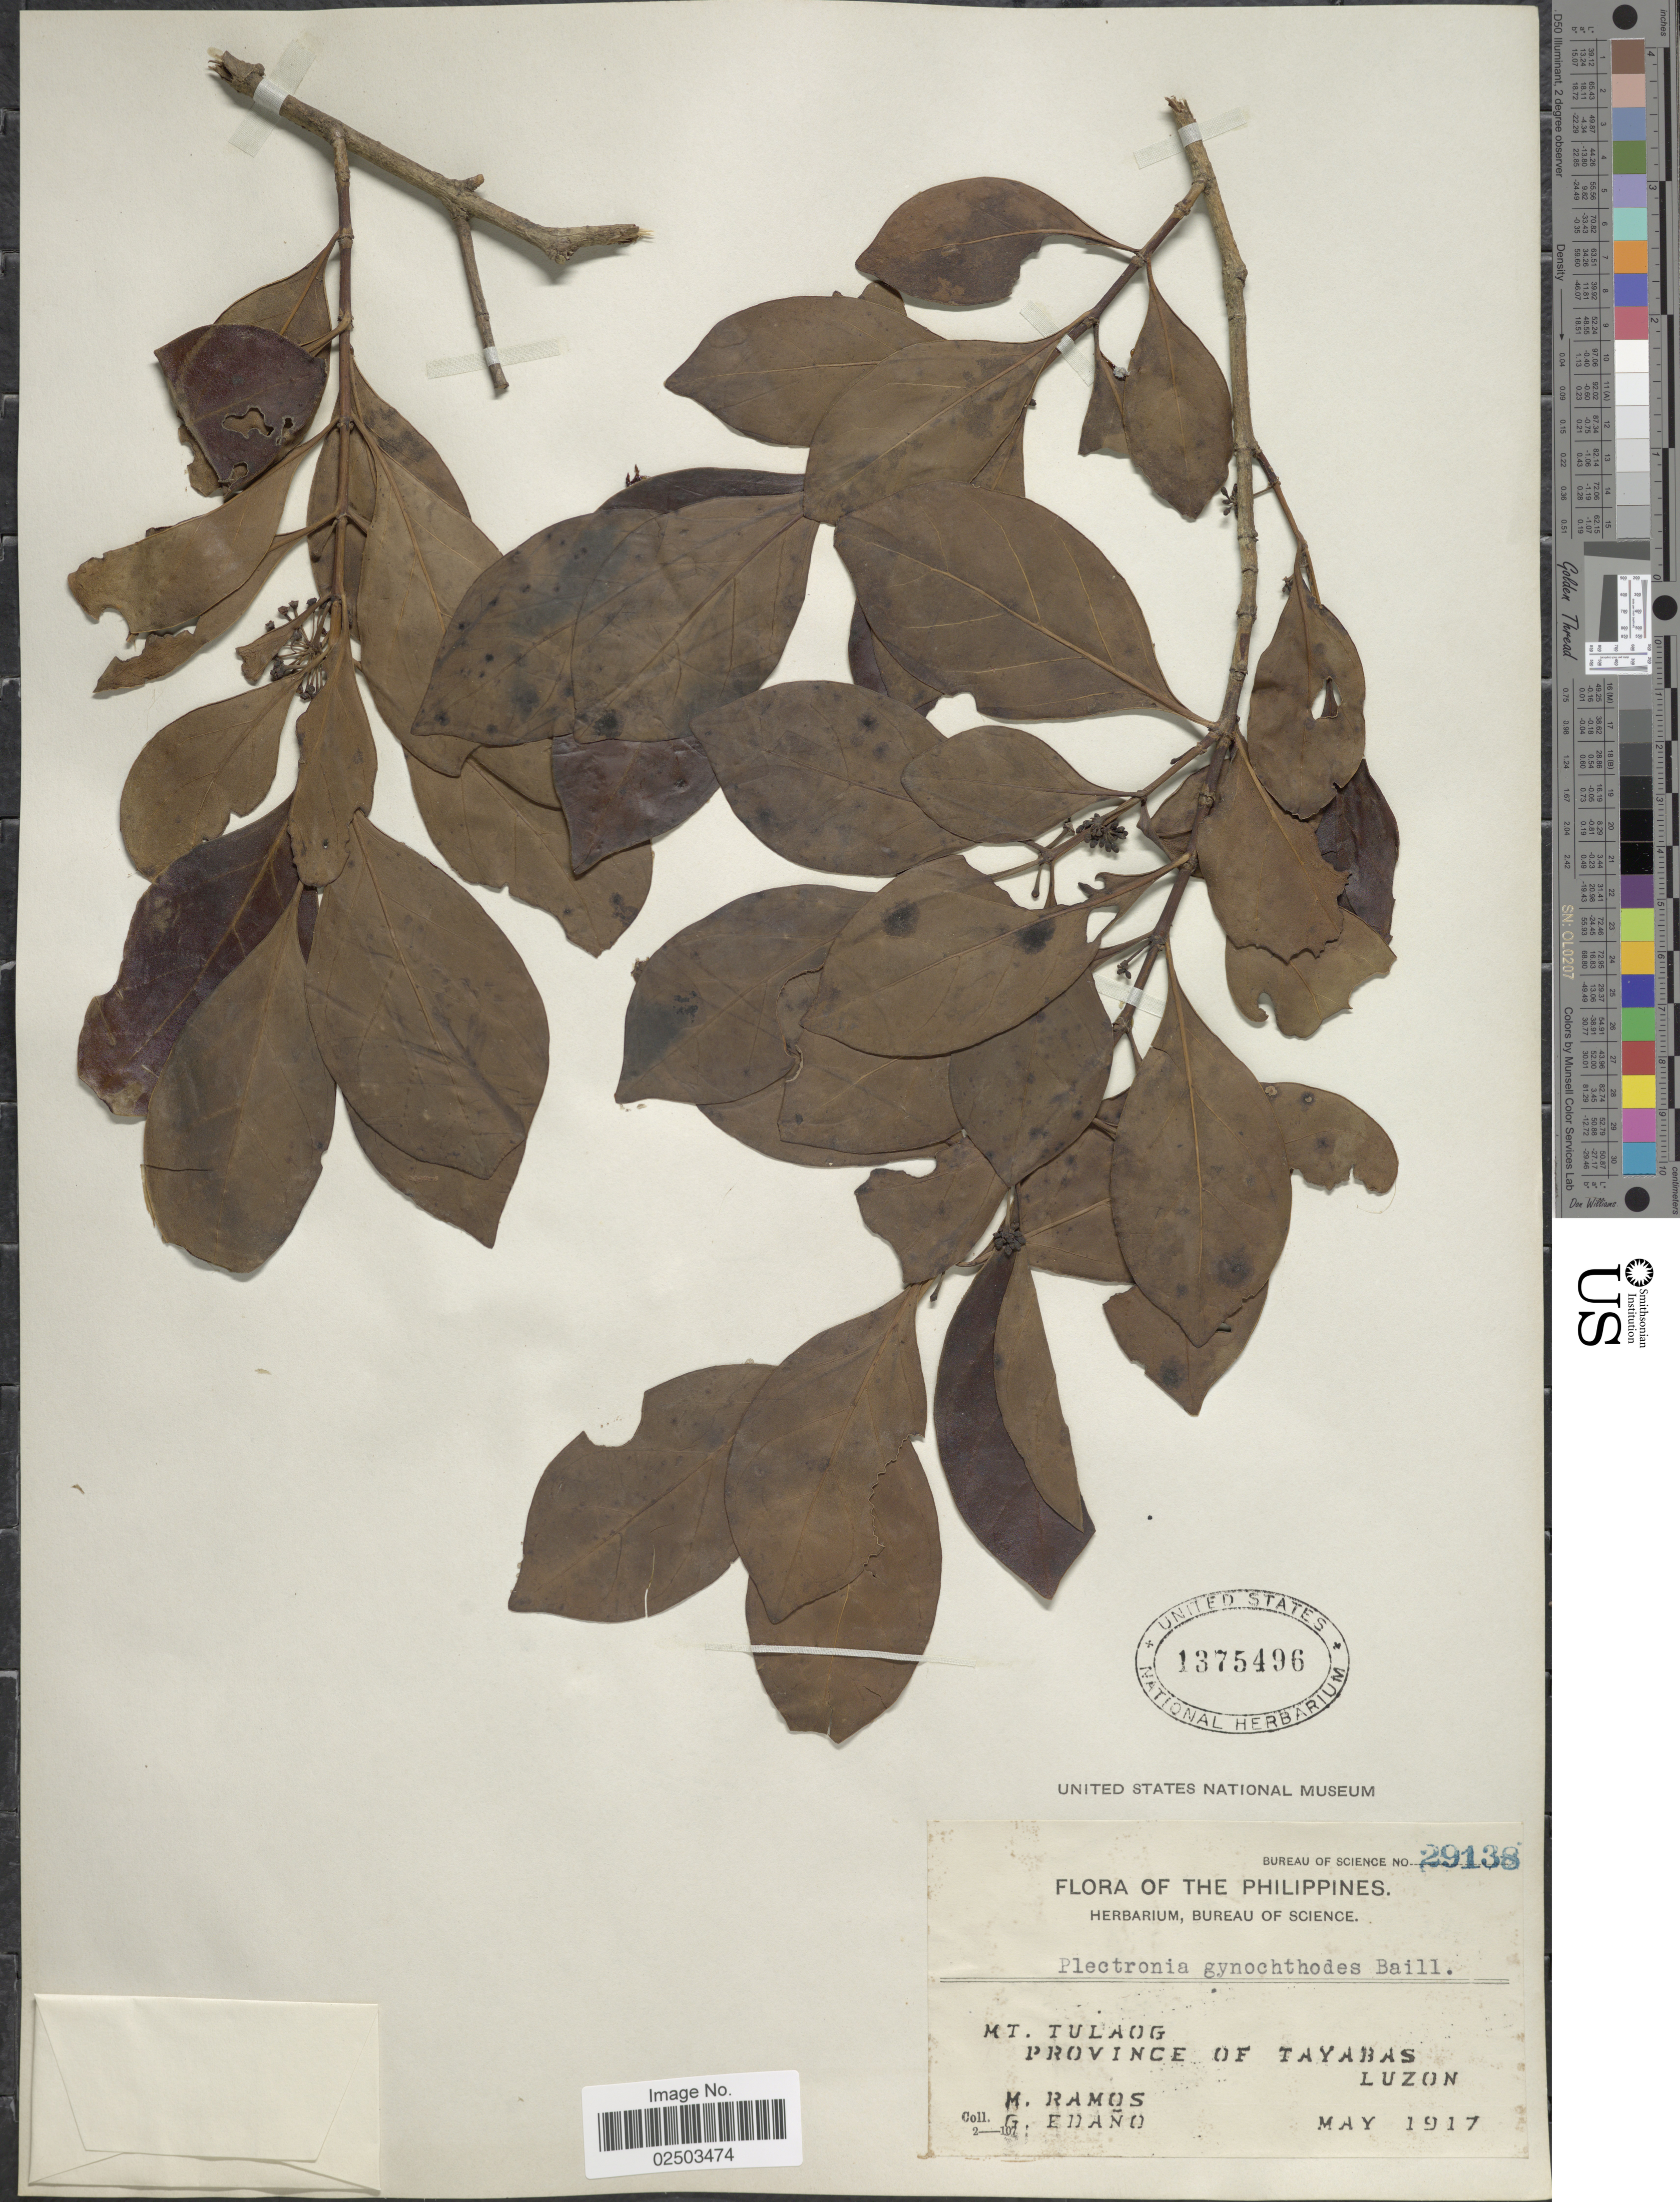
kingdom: Plantae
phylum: Tracheophyta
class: Magnoliopsida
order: Gentianales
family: Rubiaceae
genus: Canthium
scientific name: Canthium gynochthodes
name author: Baill.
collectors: M. Ramos & G. Edaño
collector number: Bureau of Science 29138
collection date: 1917-05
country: Philippines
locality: Mt. Tulaog, Province of Tayabas, Luzon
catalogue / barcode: US 1375496